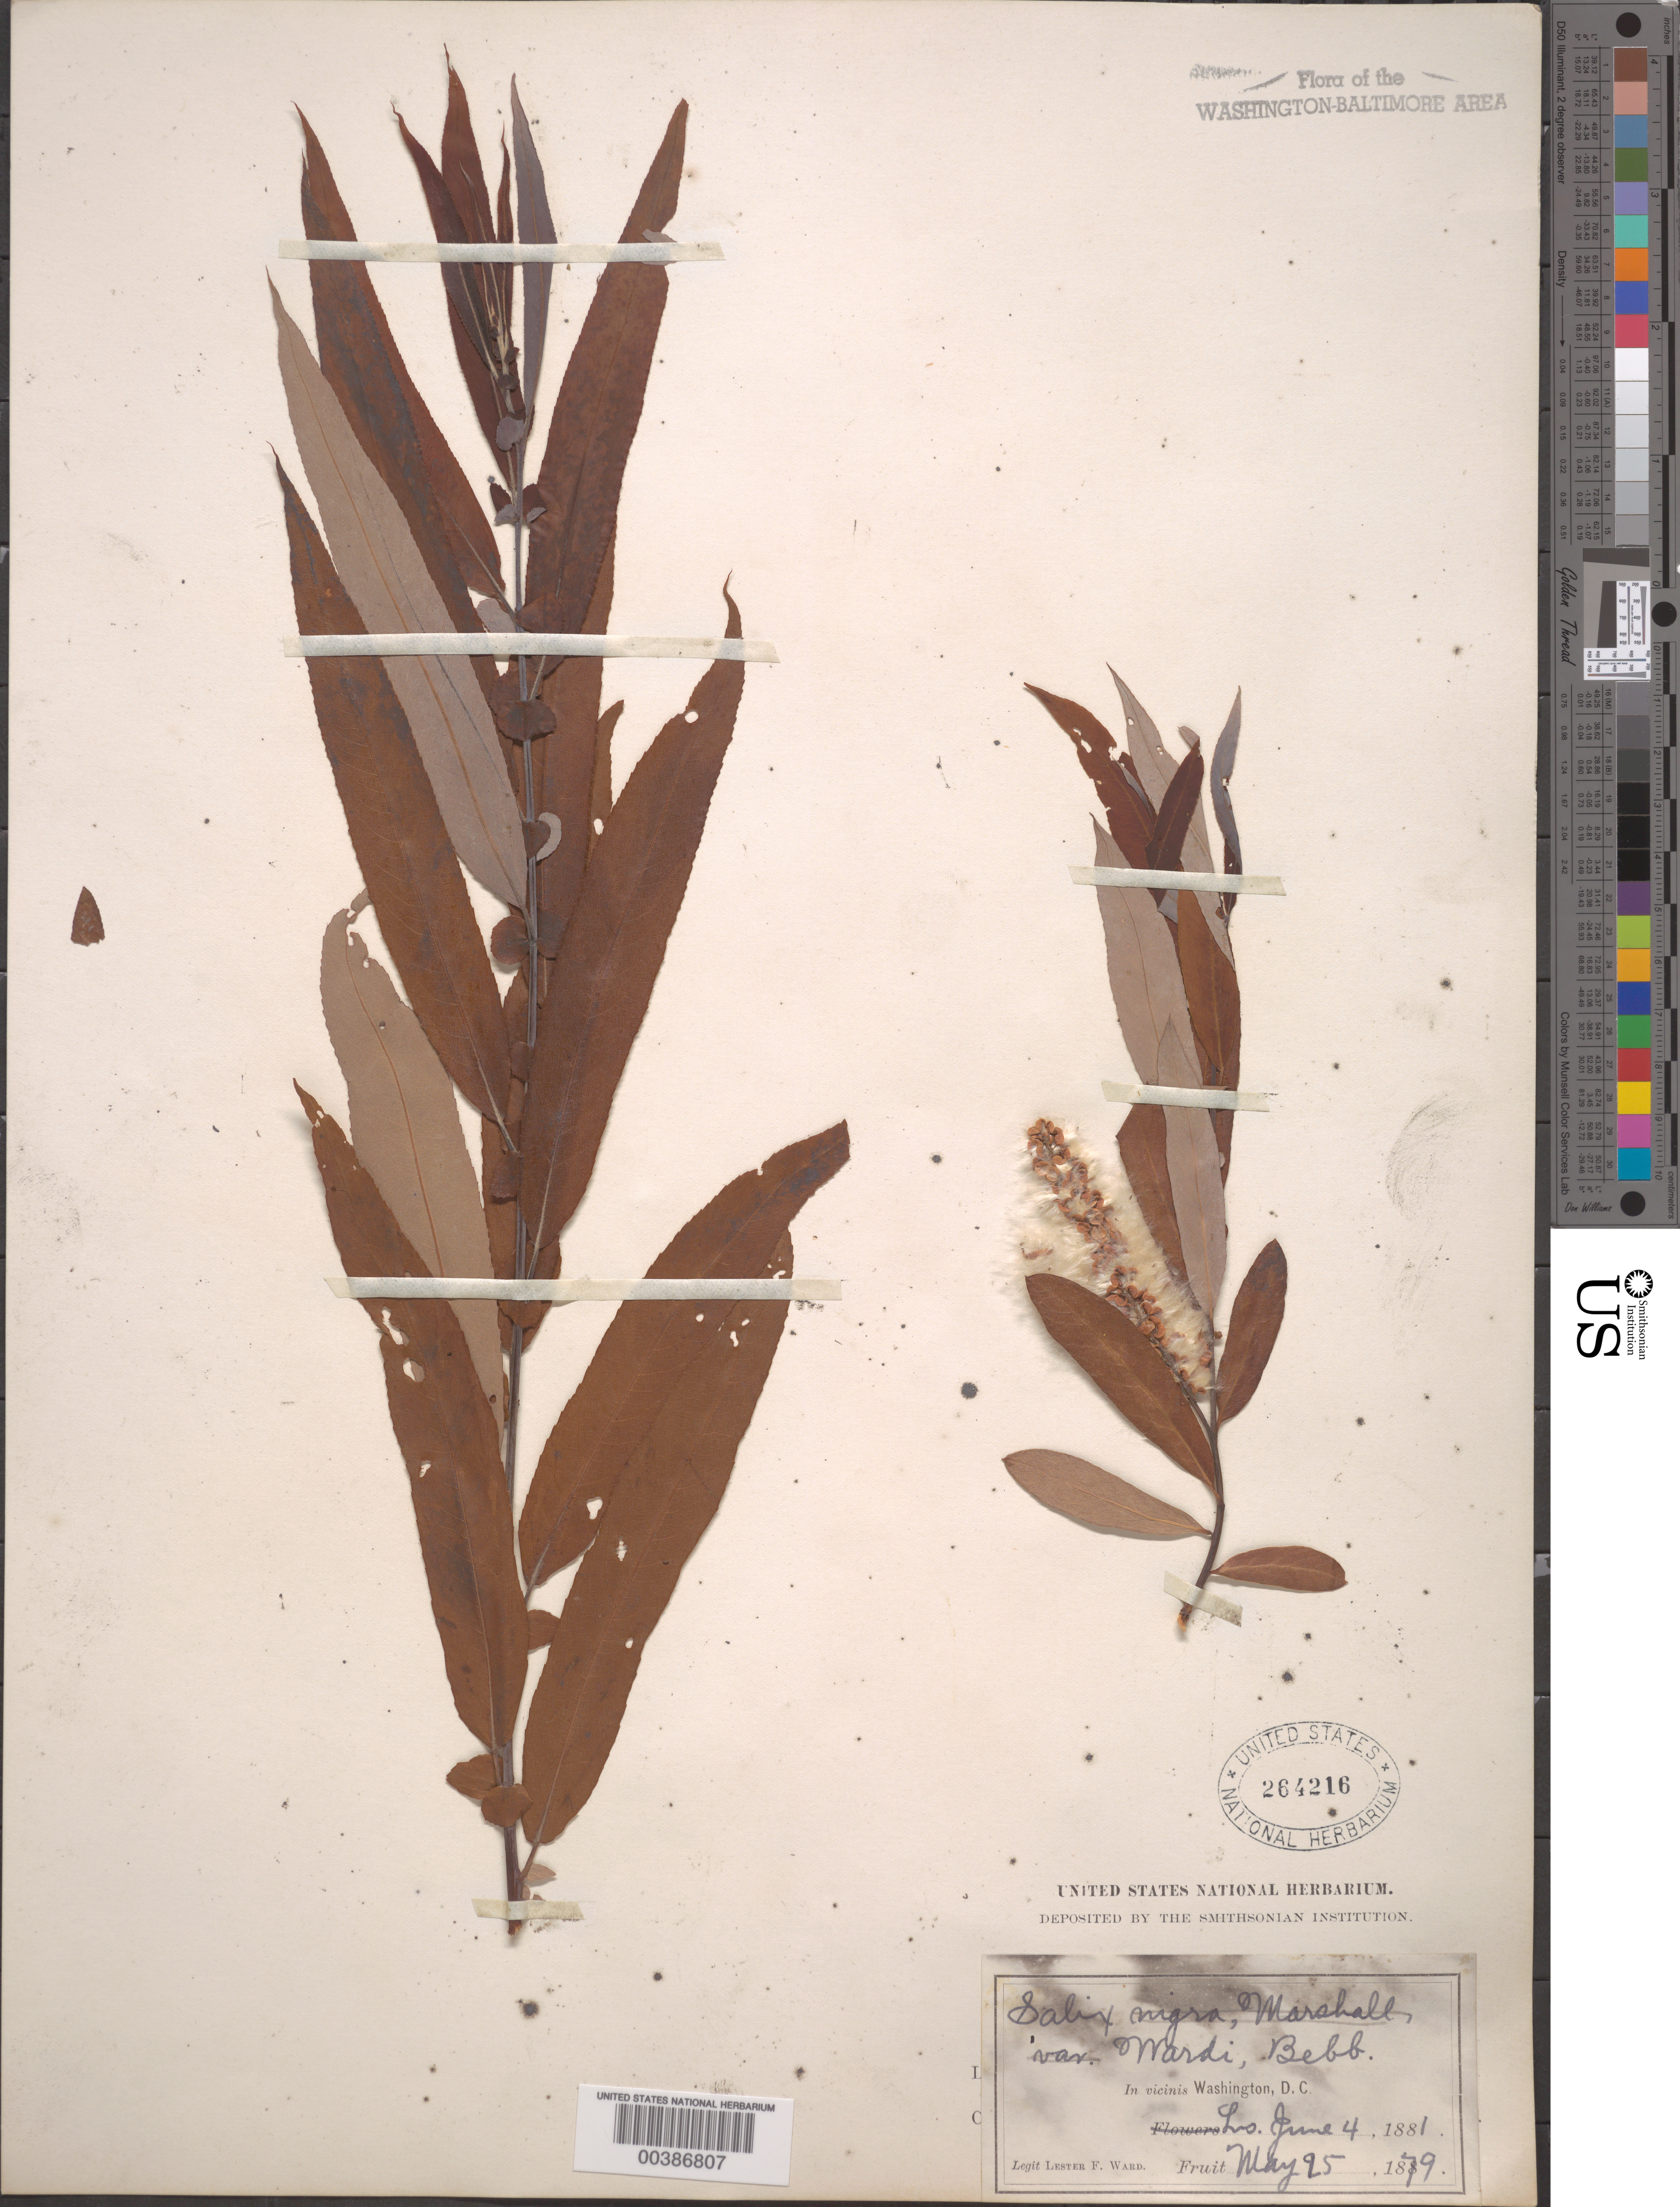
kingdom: Plantae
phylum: Tracheophyta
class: Magnoliopsida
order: Malpighiales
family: Salicaceae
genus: Salix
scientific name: Salix caroliniana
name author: Michx.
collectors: L. F. Ward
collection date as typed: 04 Jun 1881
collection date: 1881-06-04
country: United States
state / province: District of Columbia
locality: Washington DC area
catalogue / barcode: US 264216